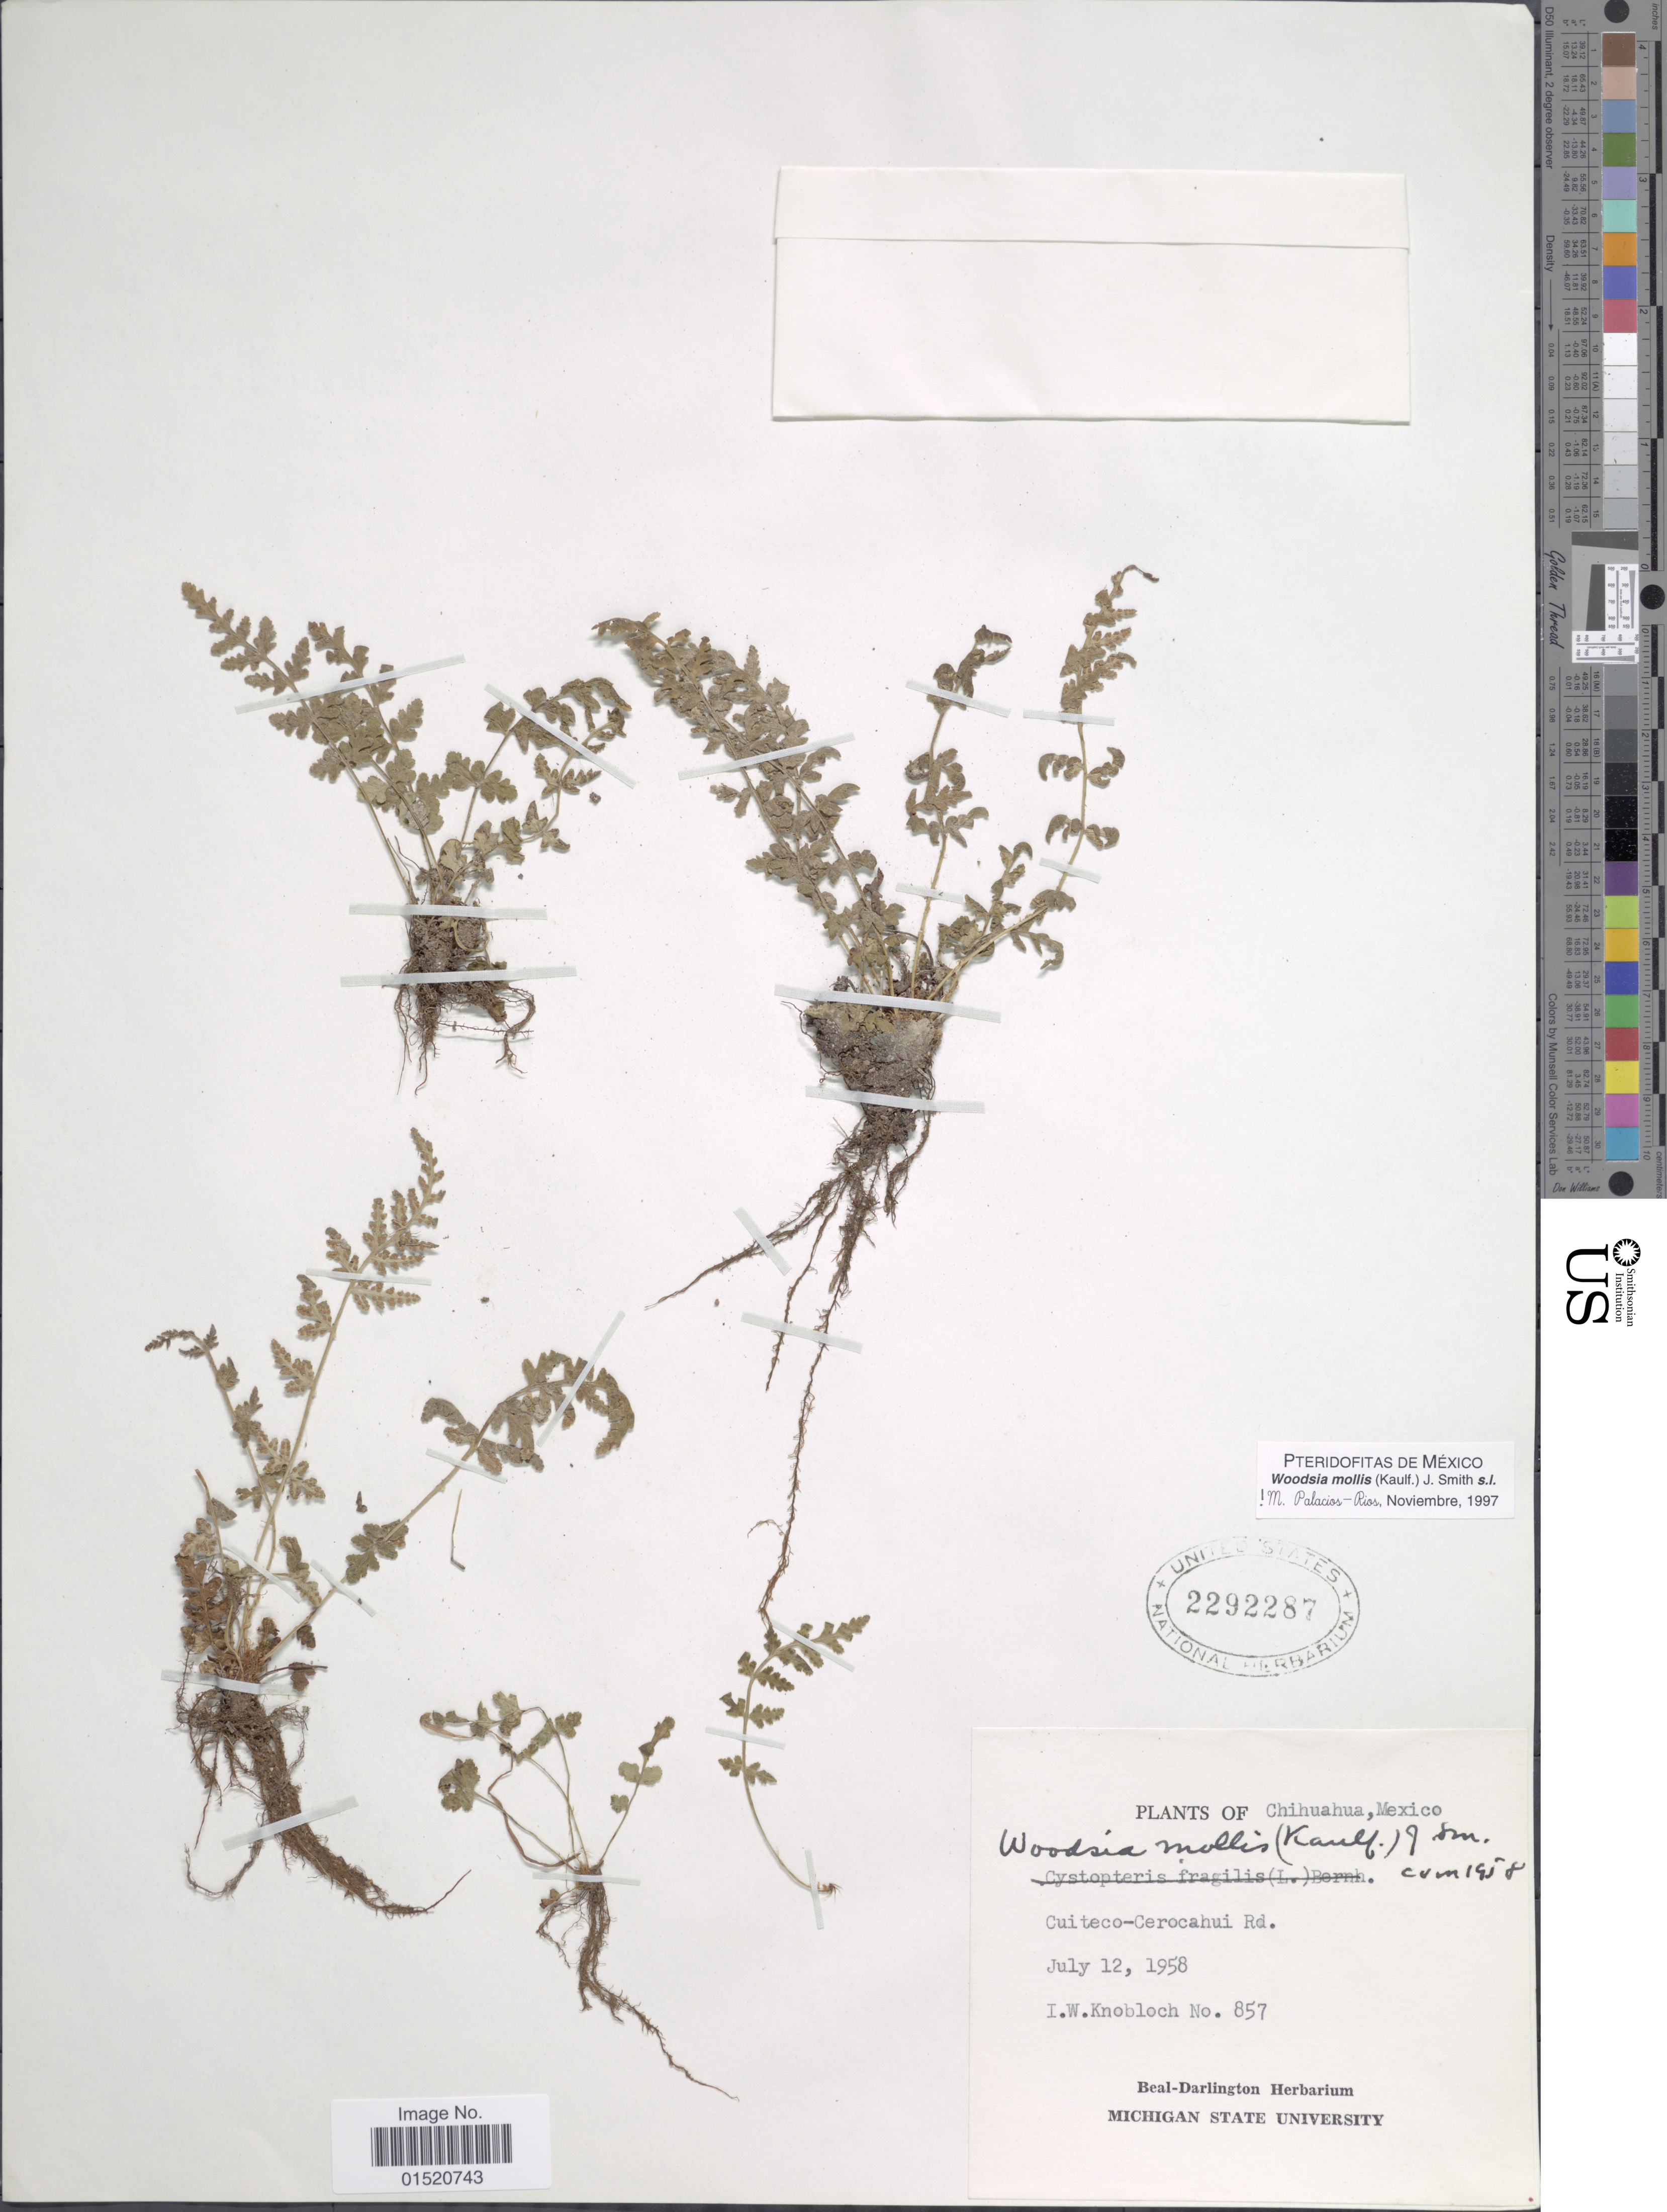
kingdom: Plantae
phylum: Tracheophyta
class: Polypodiopsida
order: Polypodiales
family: Woodsiaceae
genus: Woodsia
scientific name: Woodsia mollis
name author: (Kaulf.) J. Sm.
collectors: I. W. Knobloch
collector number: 857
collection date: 1958-07-12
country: Mexico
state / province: Chihuahua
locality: Cuiteco-Cerocahui Rd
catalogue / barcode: US 2292287